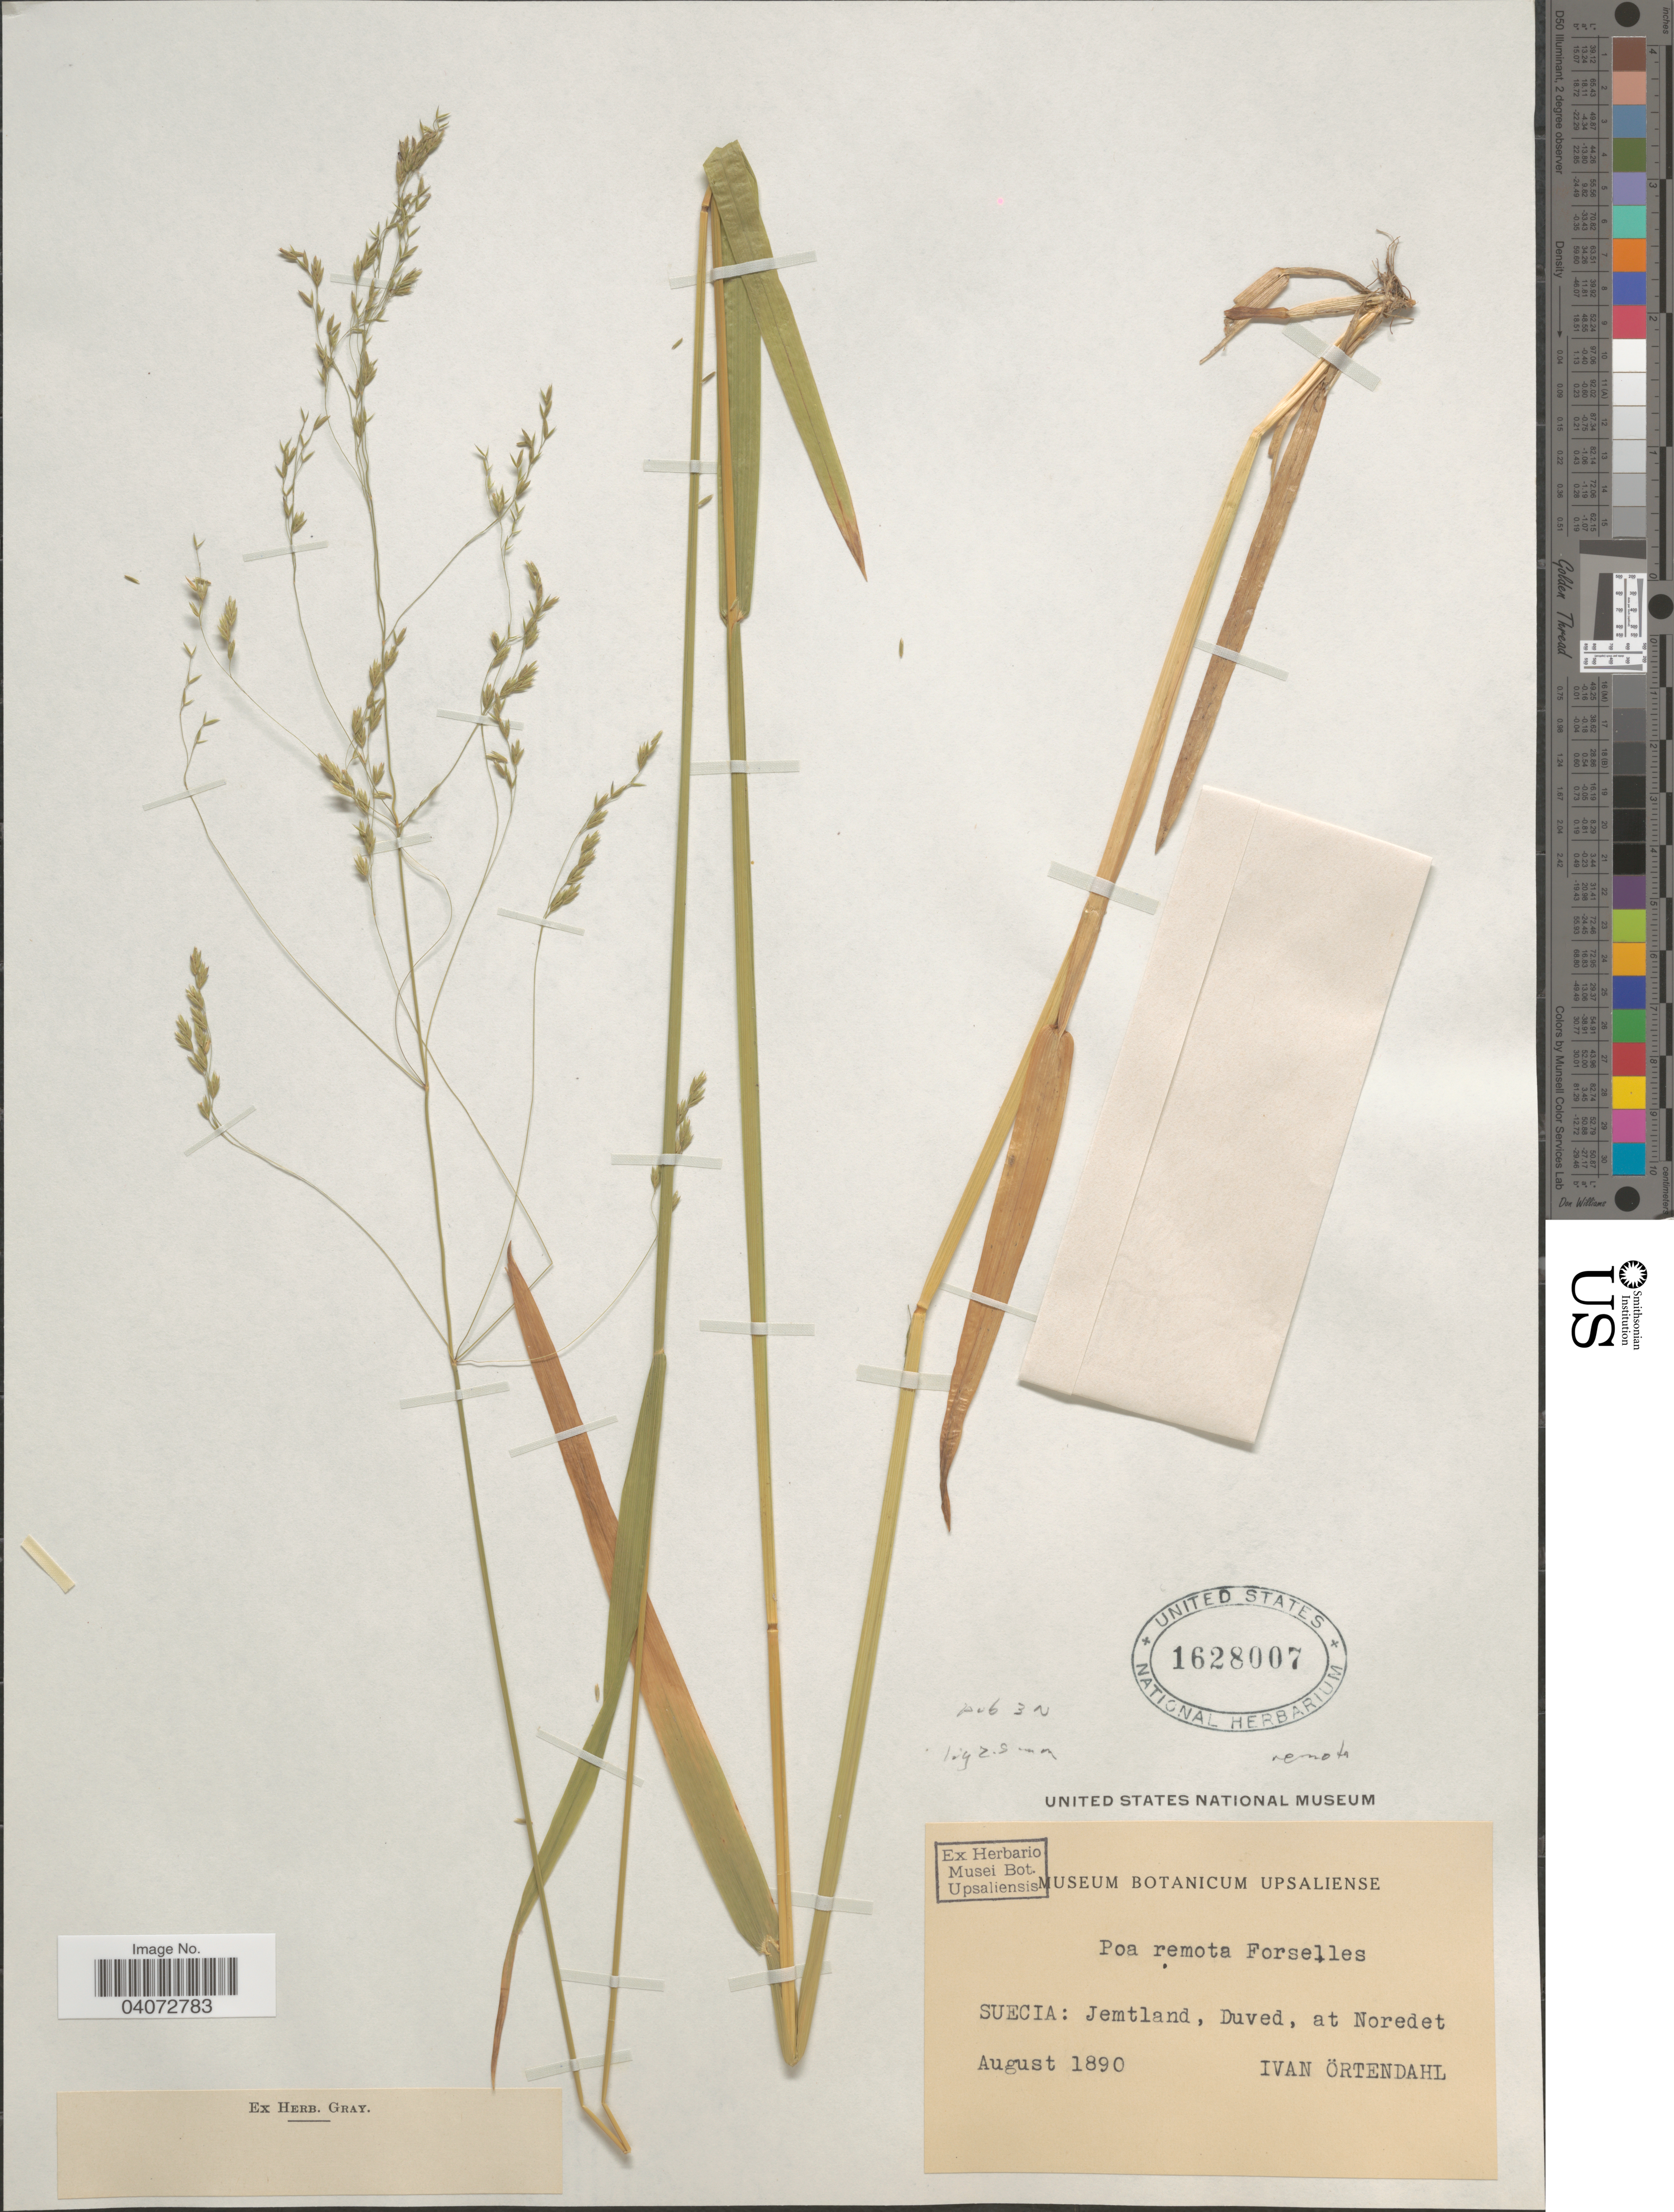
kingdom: Plantae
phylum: Tracheophyta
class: Liliopsida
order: Poales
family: Poaceae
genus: Poa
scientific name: Poa remota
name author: Forselles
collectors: I. Ortendahl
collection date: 1890-08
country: Sweden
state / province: Jämtland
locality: Suecia. Jemtland, Duved, at Noredet.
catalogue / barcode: US 1628007